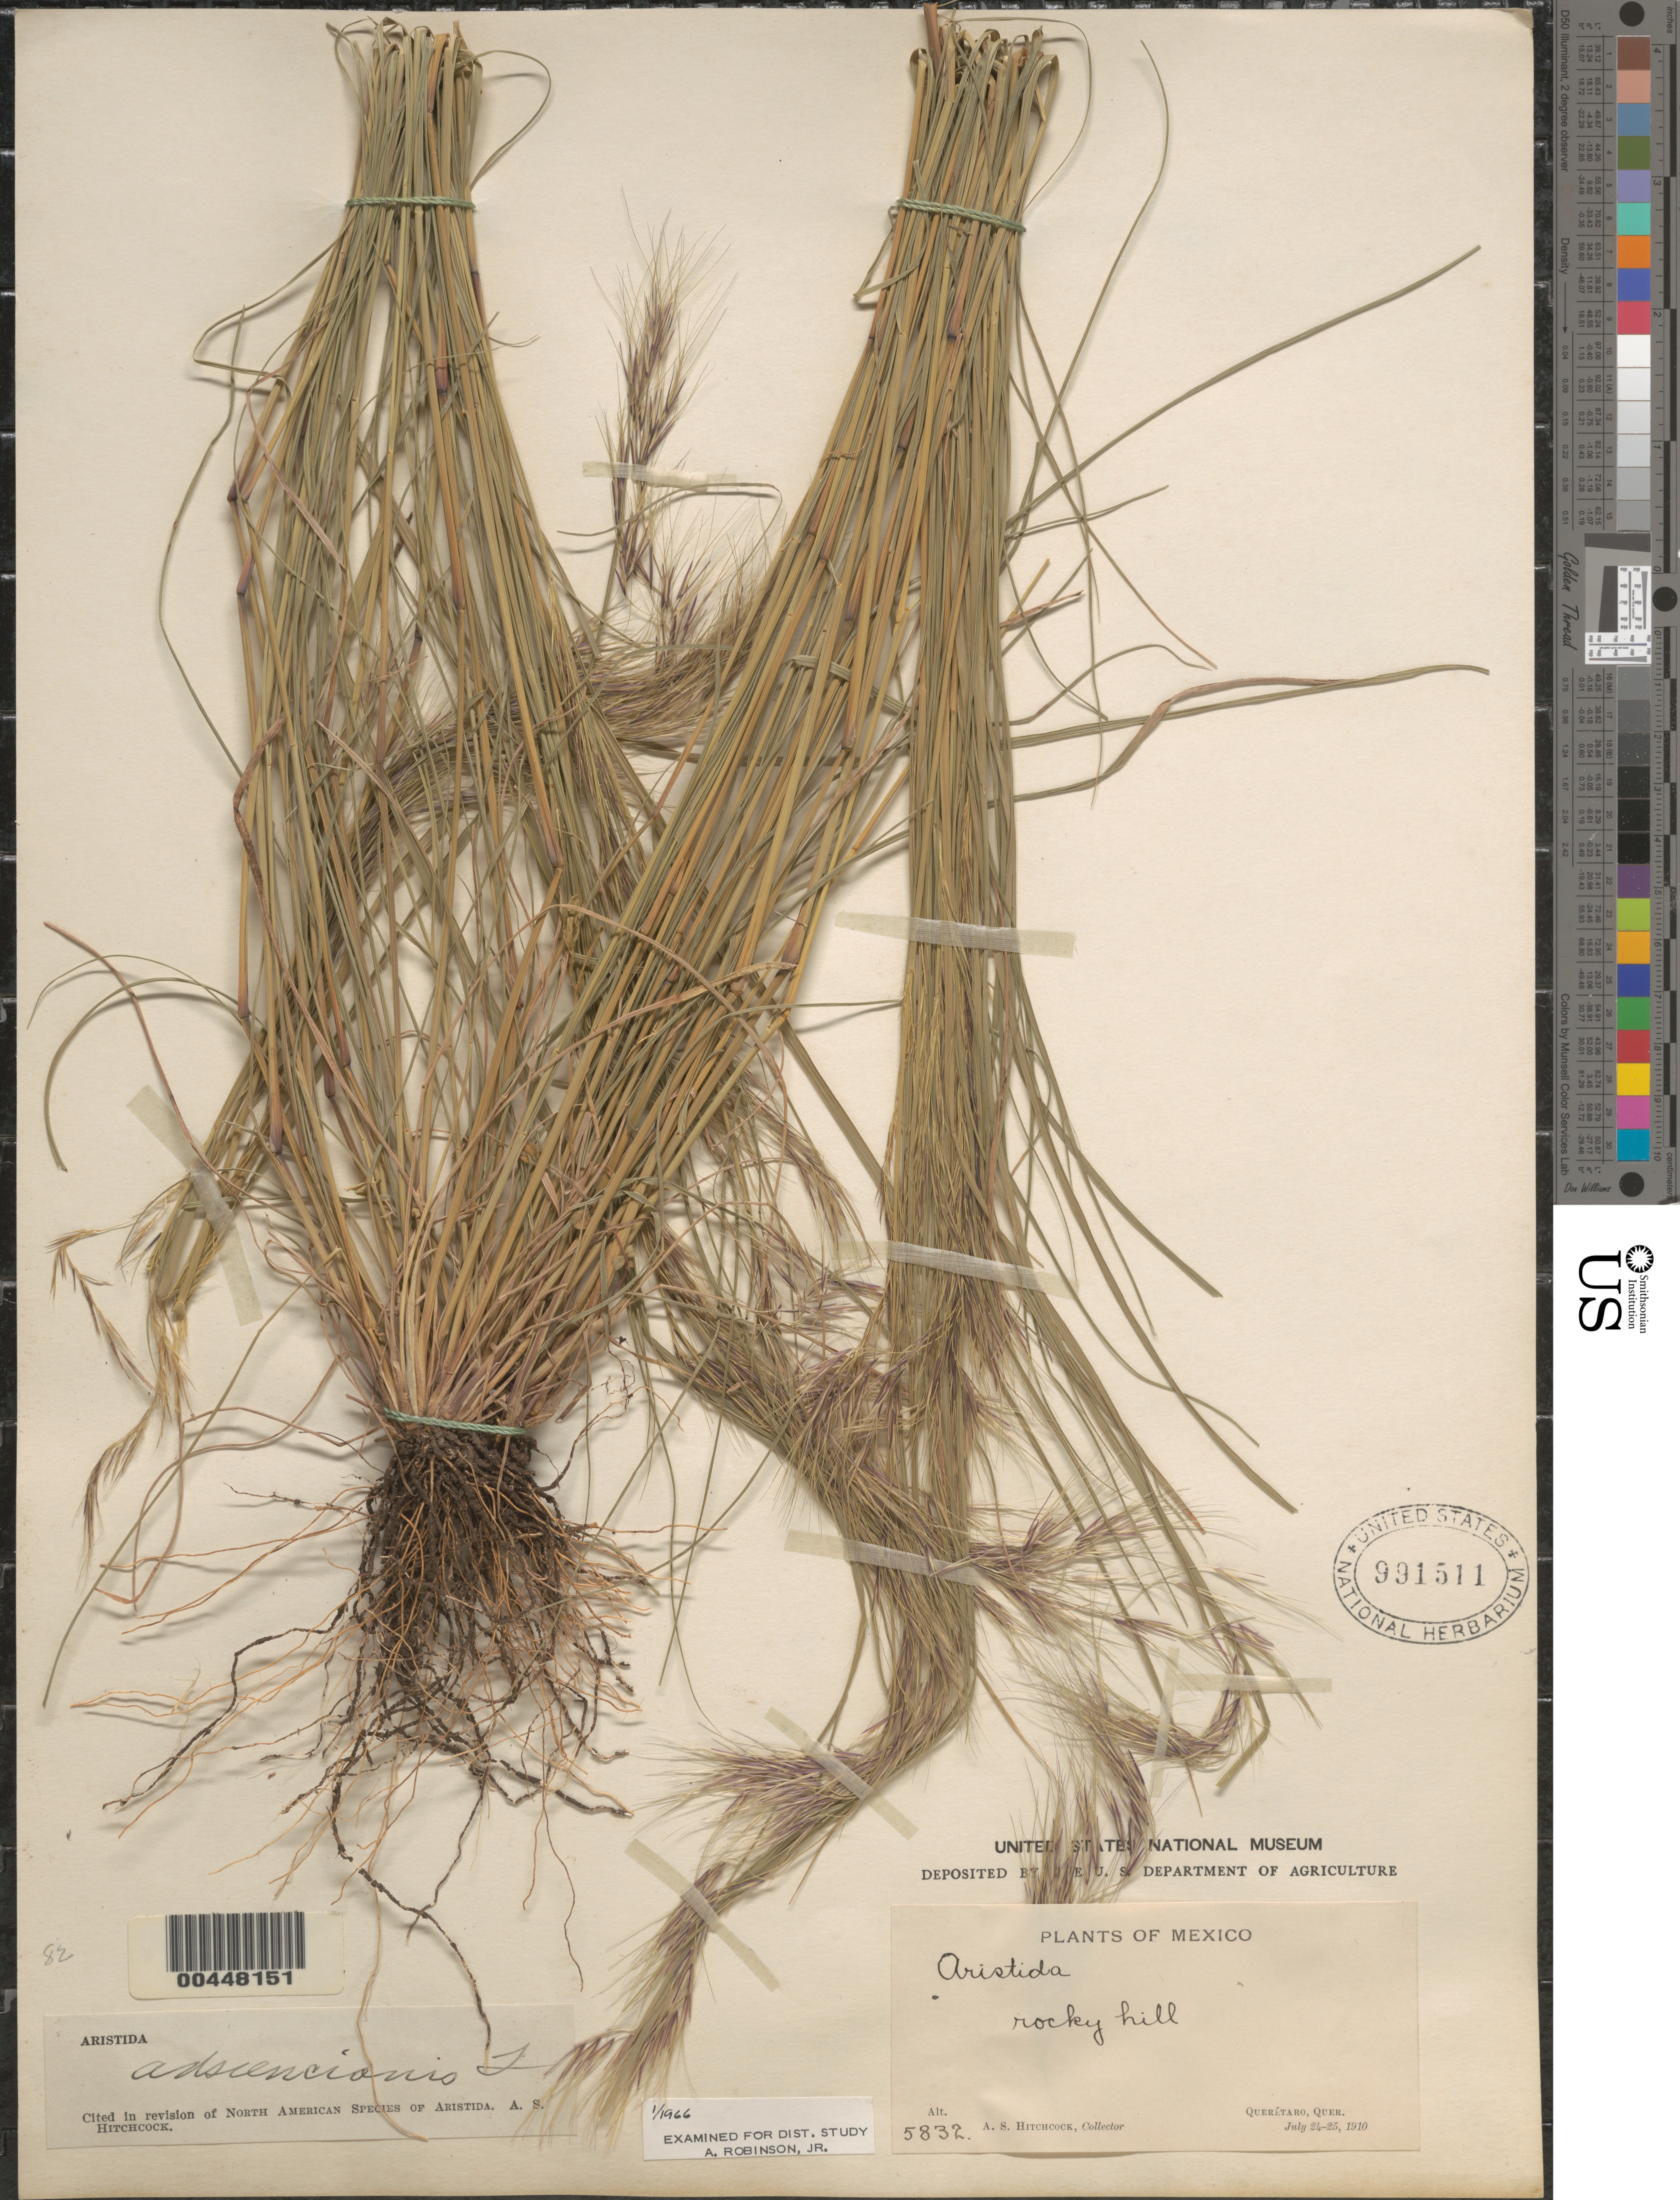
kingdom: Plantae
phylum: Tracheophyta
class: Liliopsida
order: Poales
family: Poaceae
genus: Aristida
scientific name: Aristida adscensionis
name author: L.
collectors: A. S. Hitchcock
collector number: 5832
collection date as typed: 24 Jul 1910 to 25 Jul 1910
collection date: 1910-07-24/1910-07-25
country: Mexico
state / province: Querétaro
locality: Querétaro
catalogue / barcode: US 991511